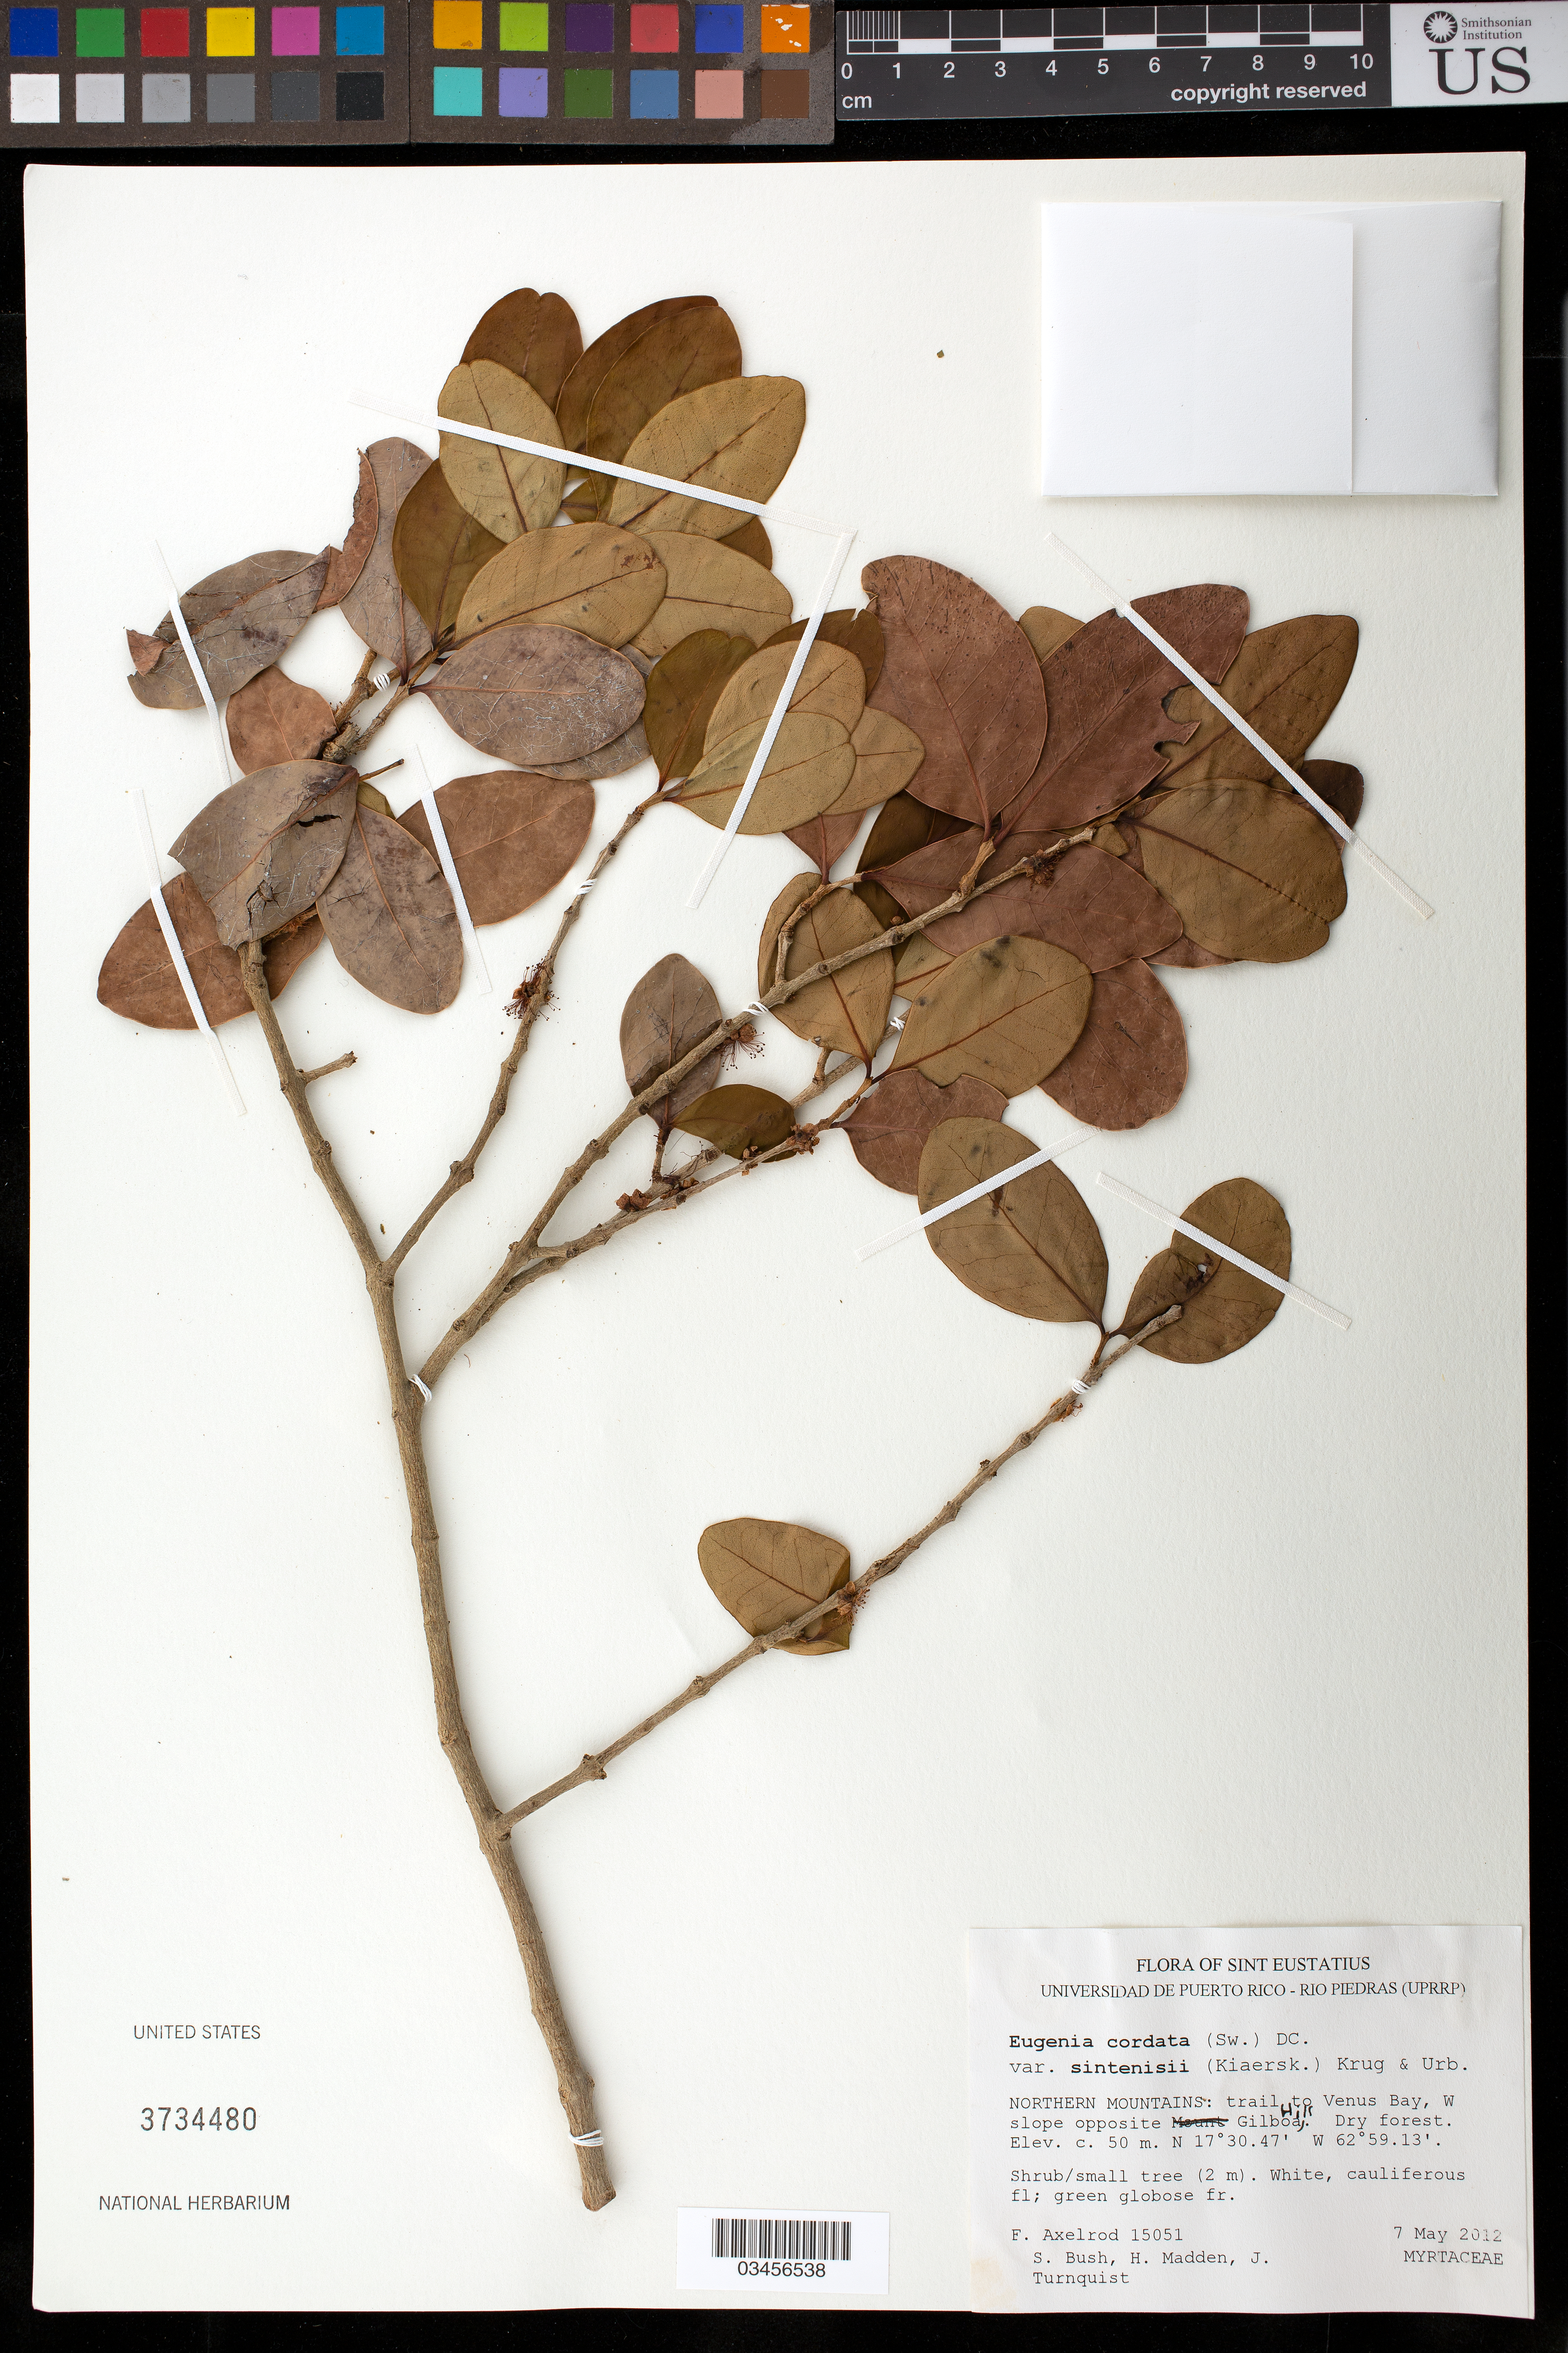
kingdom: Plantae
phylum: Tracheophyta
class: Magnoliopsida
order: Myrtales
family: Myrtaceae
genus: Eugenia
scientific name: Eugenia cordata var. sintenisii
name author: (Kiaersk.) Krug & Urb.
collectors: F. S. Axelrod, S. Bush, H. Madden & J. Turnquist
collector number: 15051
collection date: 2012-05-07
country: Netherlands Antilles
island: Sint Eustatius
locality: Northern Mountains: trail to Venus Bay, W slope opposite Gilbao Hill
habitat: Dry forest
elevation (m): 50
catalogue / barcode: US 3734480